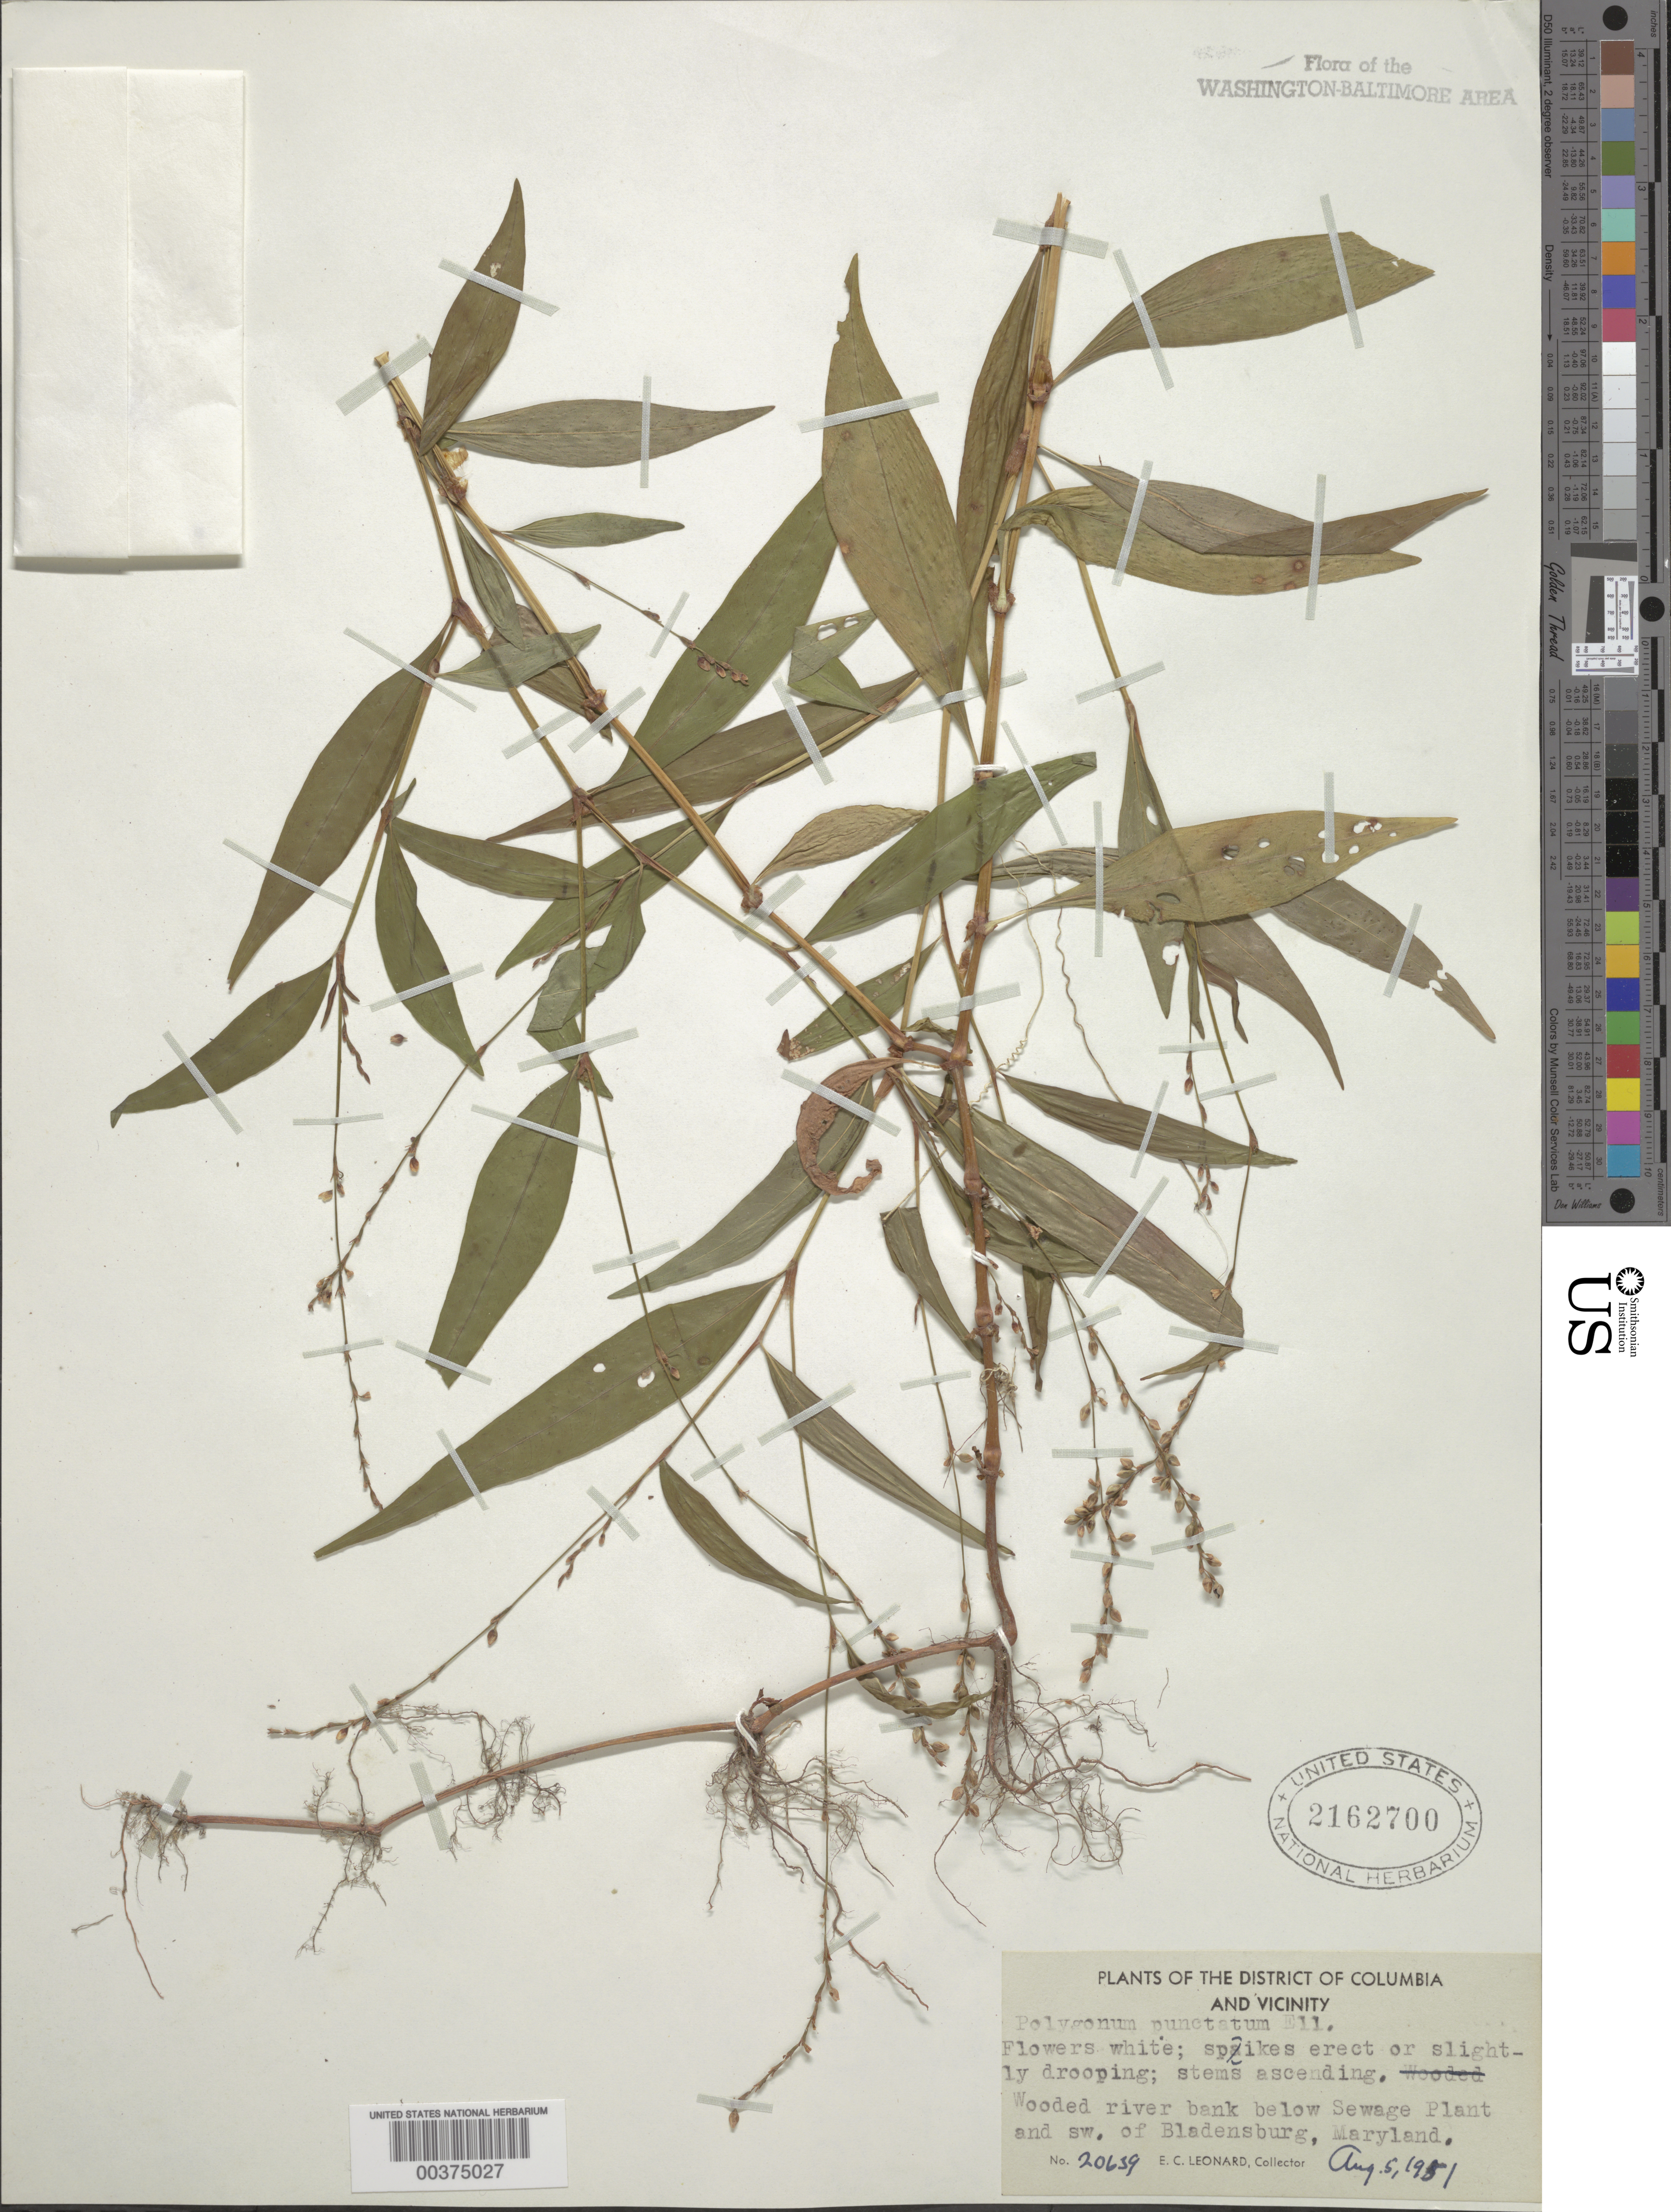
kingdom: Plantae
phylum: Tracheophyta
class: Magnoliopsida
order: Caryophyllales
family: Polygonaceae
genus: Persicaria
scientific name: Persicaria punctata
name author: (Elliott) Small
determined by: Atha, D. E.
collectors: E. C. Leonard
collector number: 20639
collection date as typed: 05 Aug 1951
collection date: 1951-08-05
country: United States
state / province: Maryland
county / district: Prince George's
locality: Below Sewage Plant, southwest of Bladensburg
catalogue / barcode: US 2162700